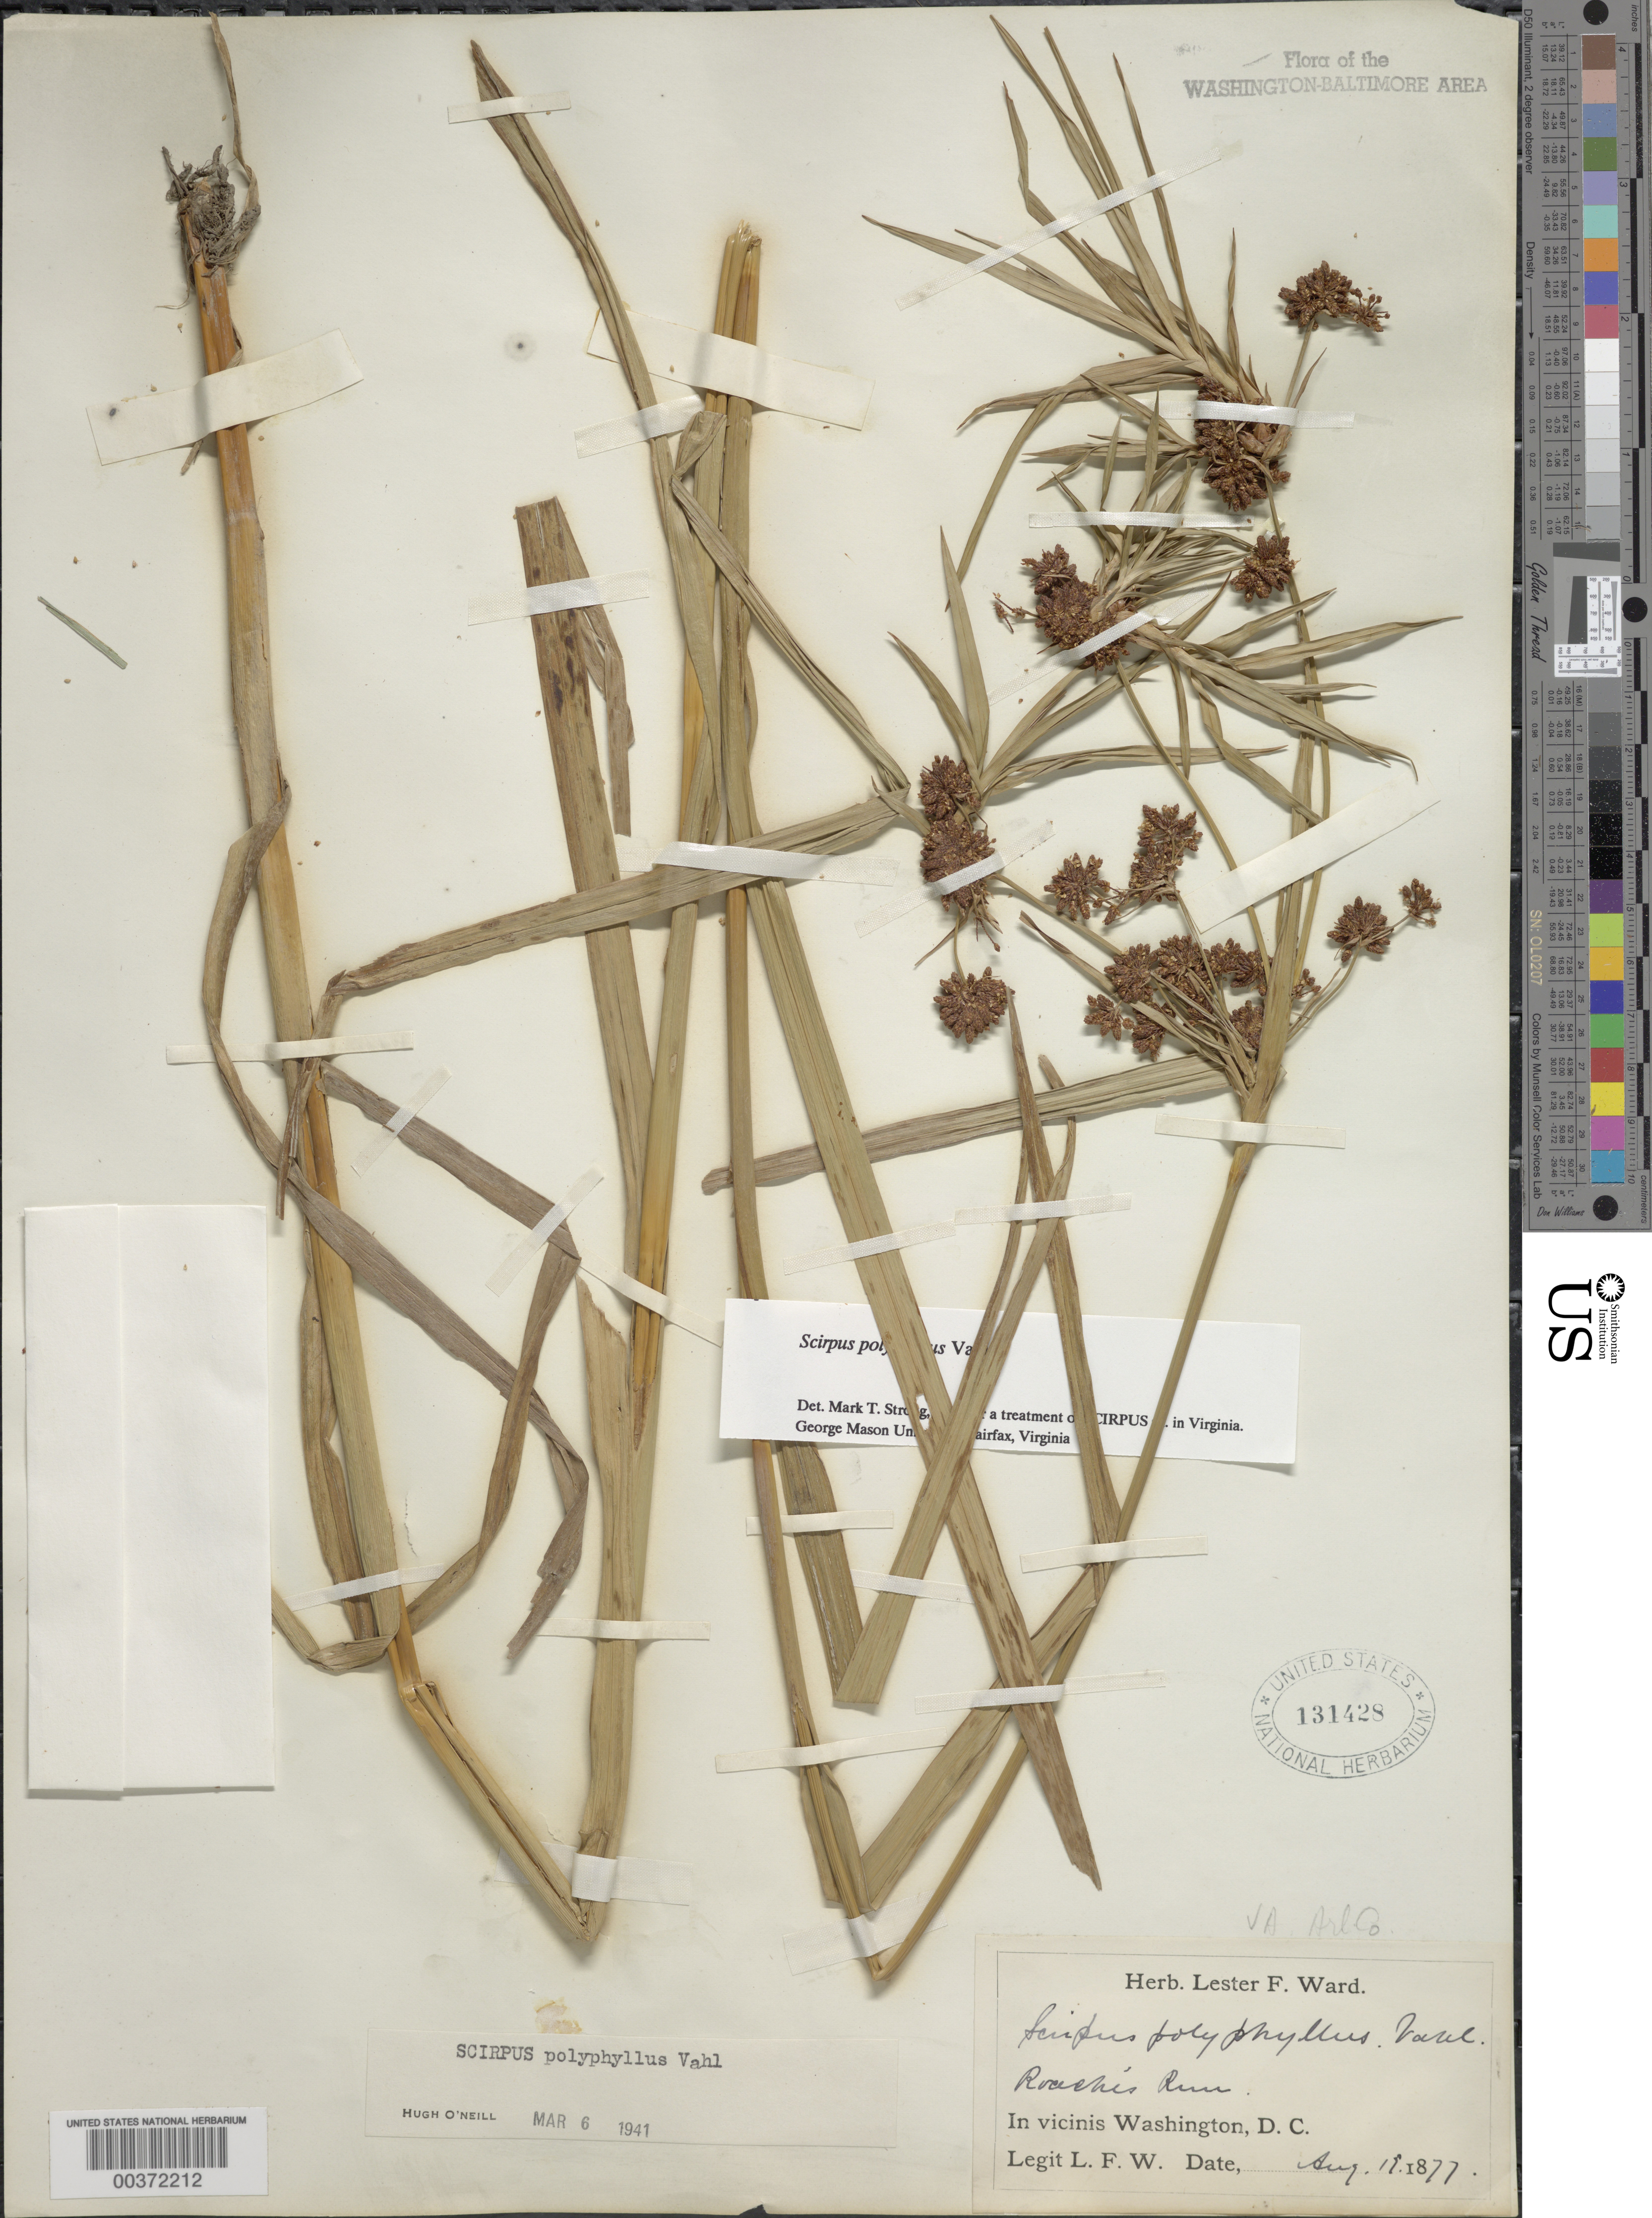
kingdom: Plantae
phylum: Tracheophyta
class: Liliopsida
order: Poales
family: Cyperaceae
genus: Scirpus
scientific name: Scirpus polyphyllus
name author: Vahl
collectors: L. F. Ward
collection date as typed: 11 Aug 1877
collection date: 1877-08-11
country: United States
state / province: Virginia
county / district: Arlington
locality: Roaches Run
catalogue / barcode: US 131428